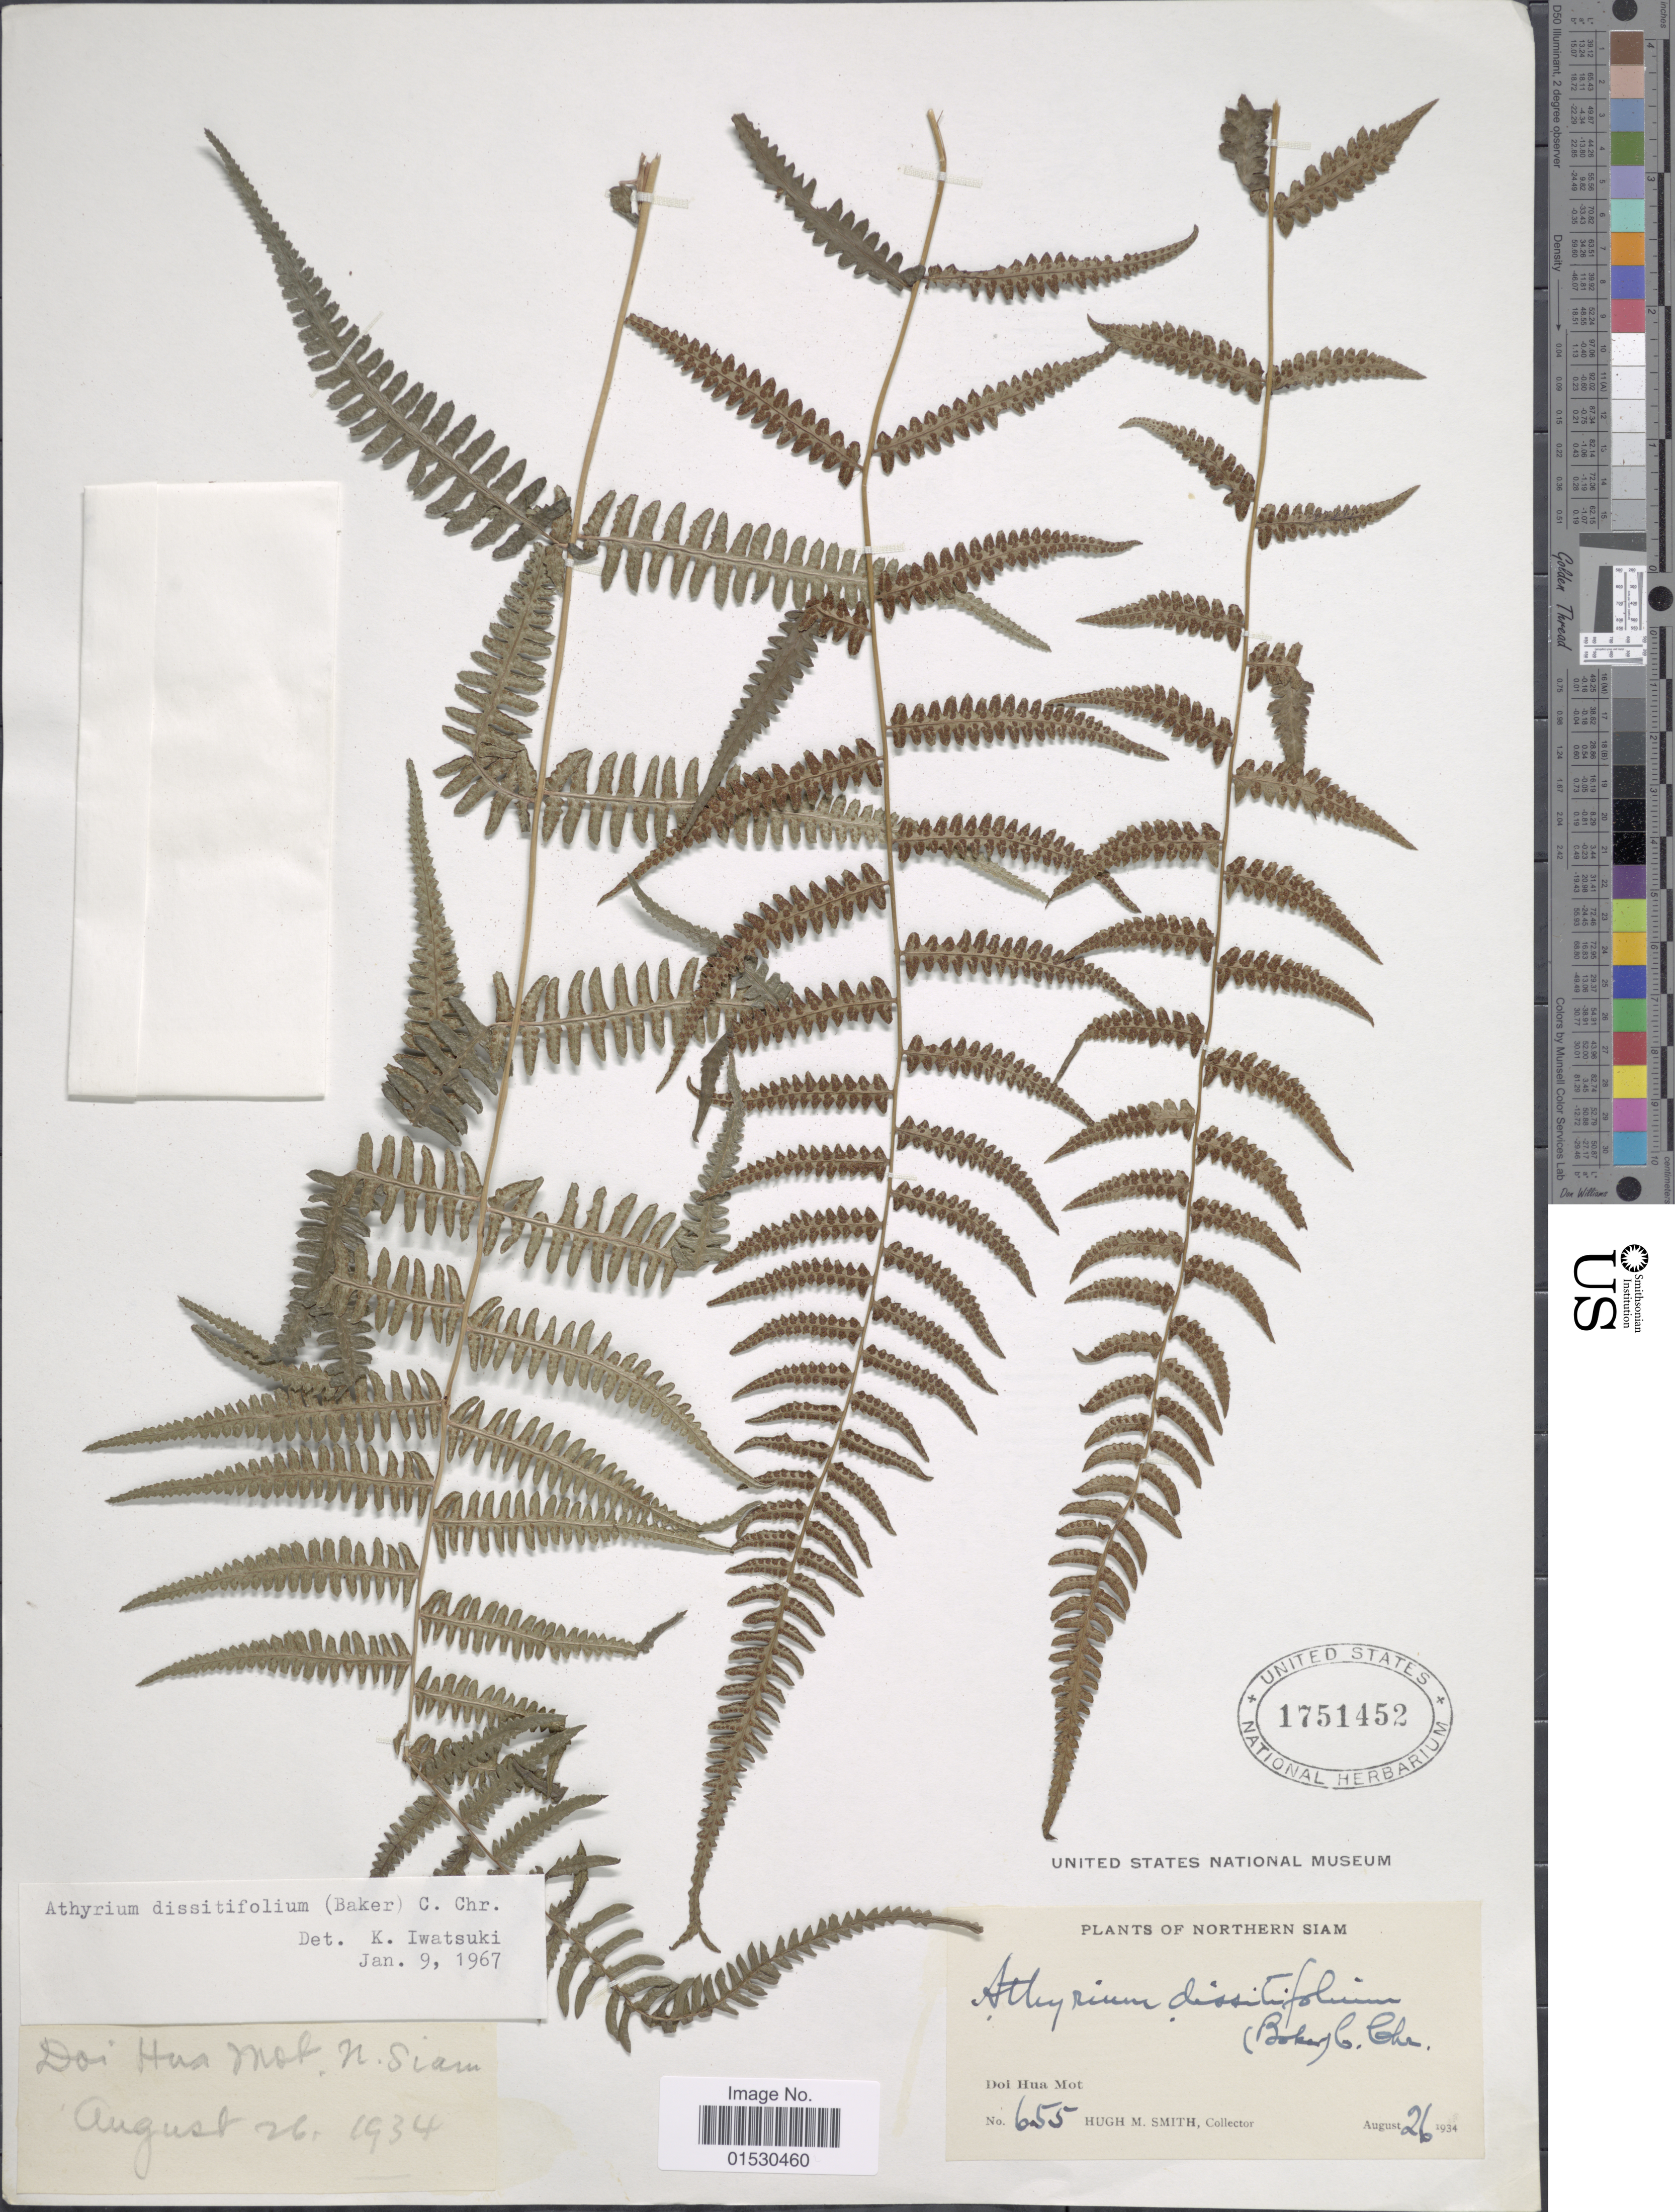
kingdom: Plantae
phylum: Tracheophyta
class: Polypodiopsida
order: Polypodiales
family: Athyriaceae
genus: Athyrium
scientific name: Athyrium dissitifolium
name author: (Baker) C. Chr.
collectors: H. M. Smith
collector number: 655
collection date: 1934-08-26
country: Thailand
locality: Northern Siam, Doi Hua Mot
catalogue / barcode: US 1751452